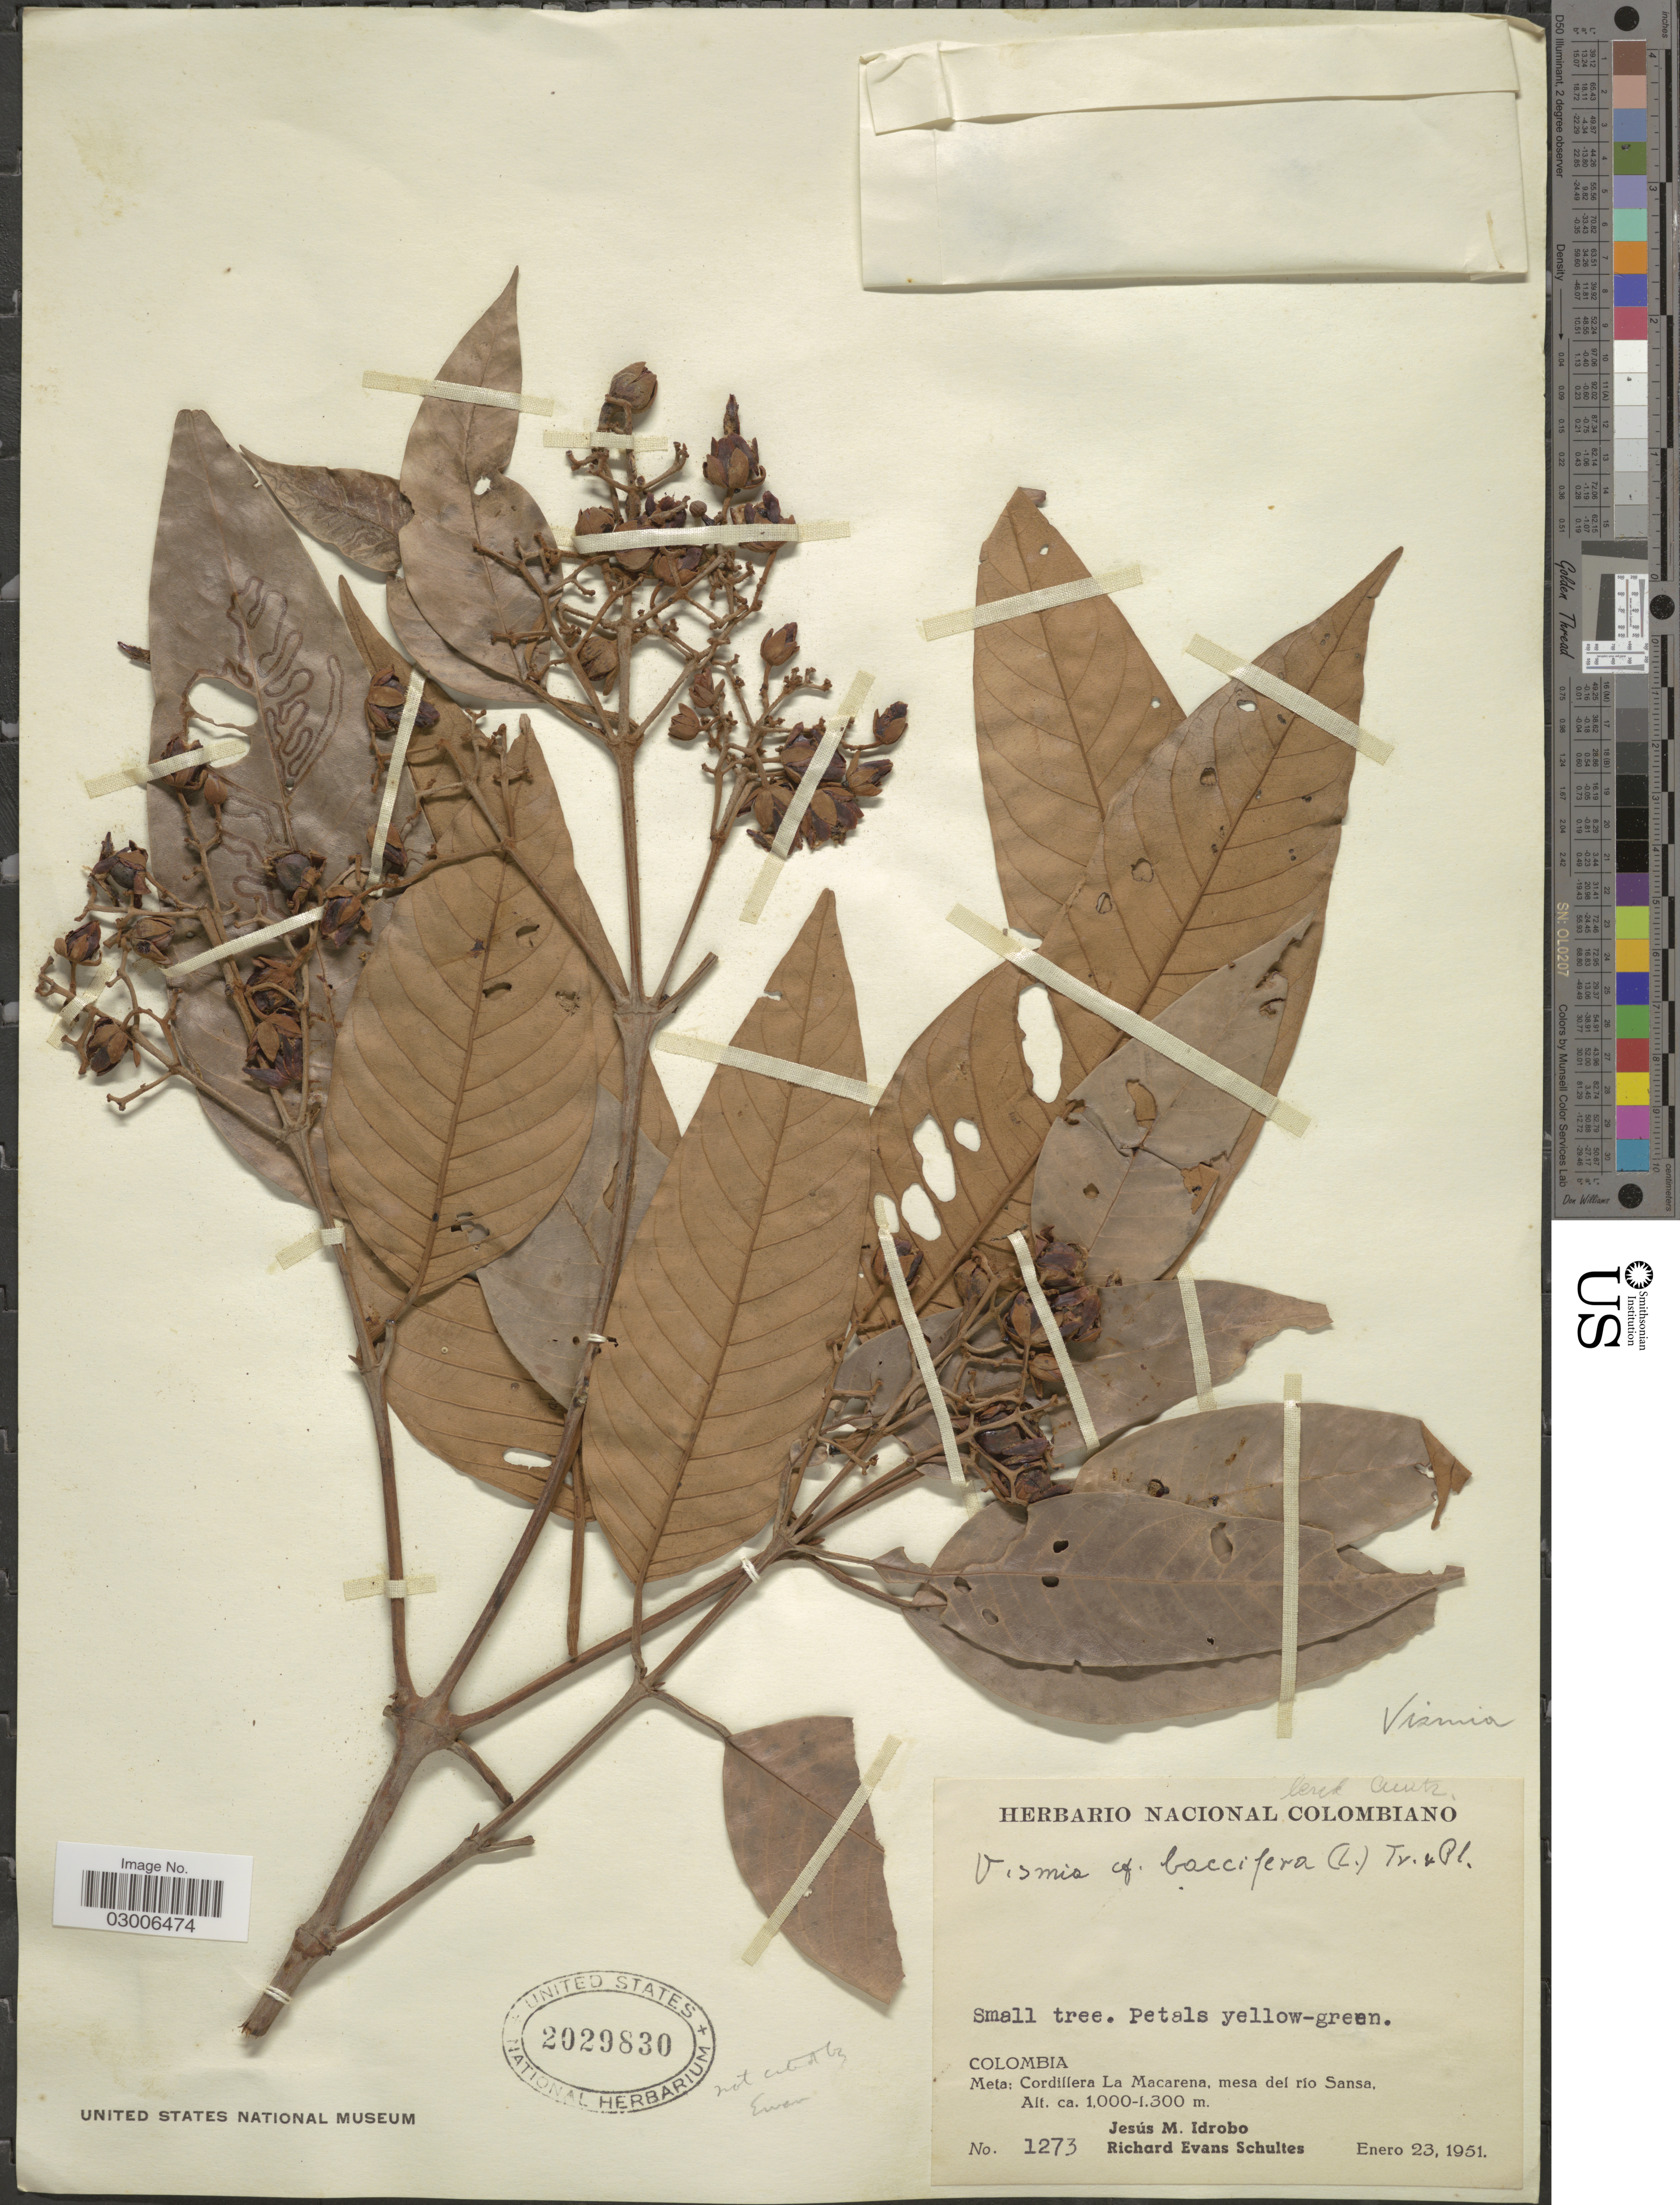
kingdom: Plantae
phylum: Tracheophyta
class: Magnoliopsida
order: Malpighiales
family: Hypericaceae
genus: Vismia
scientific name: Vismia baccifera subsp. baccifera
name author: (L.) Triana & Planch.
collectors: J. M. Idrobo & R. E. Schultes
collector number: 1273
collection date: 1951-01-23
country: Colombia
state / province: Meta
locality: Cordillera La Macarena, mesa del río Sansa.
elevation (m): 1000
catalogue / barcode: US 2029830